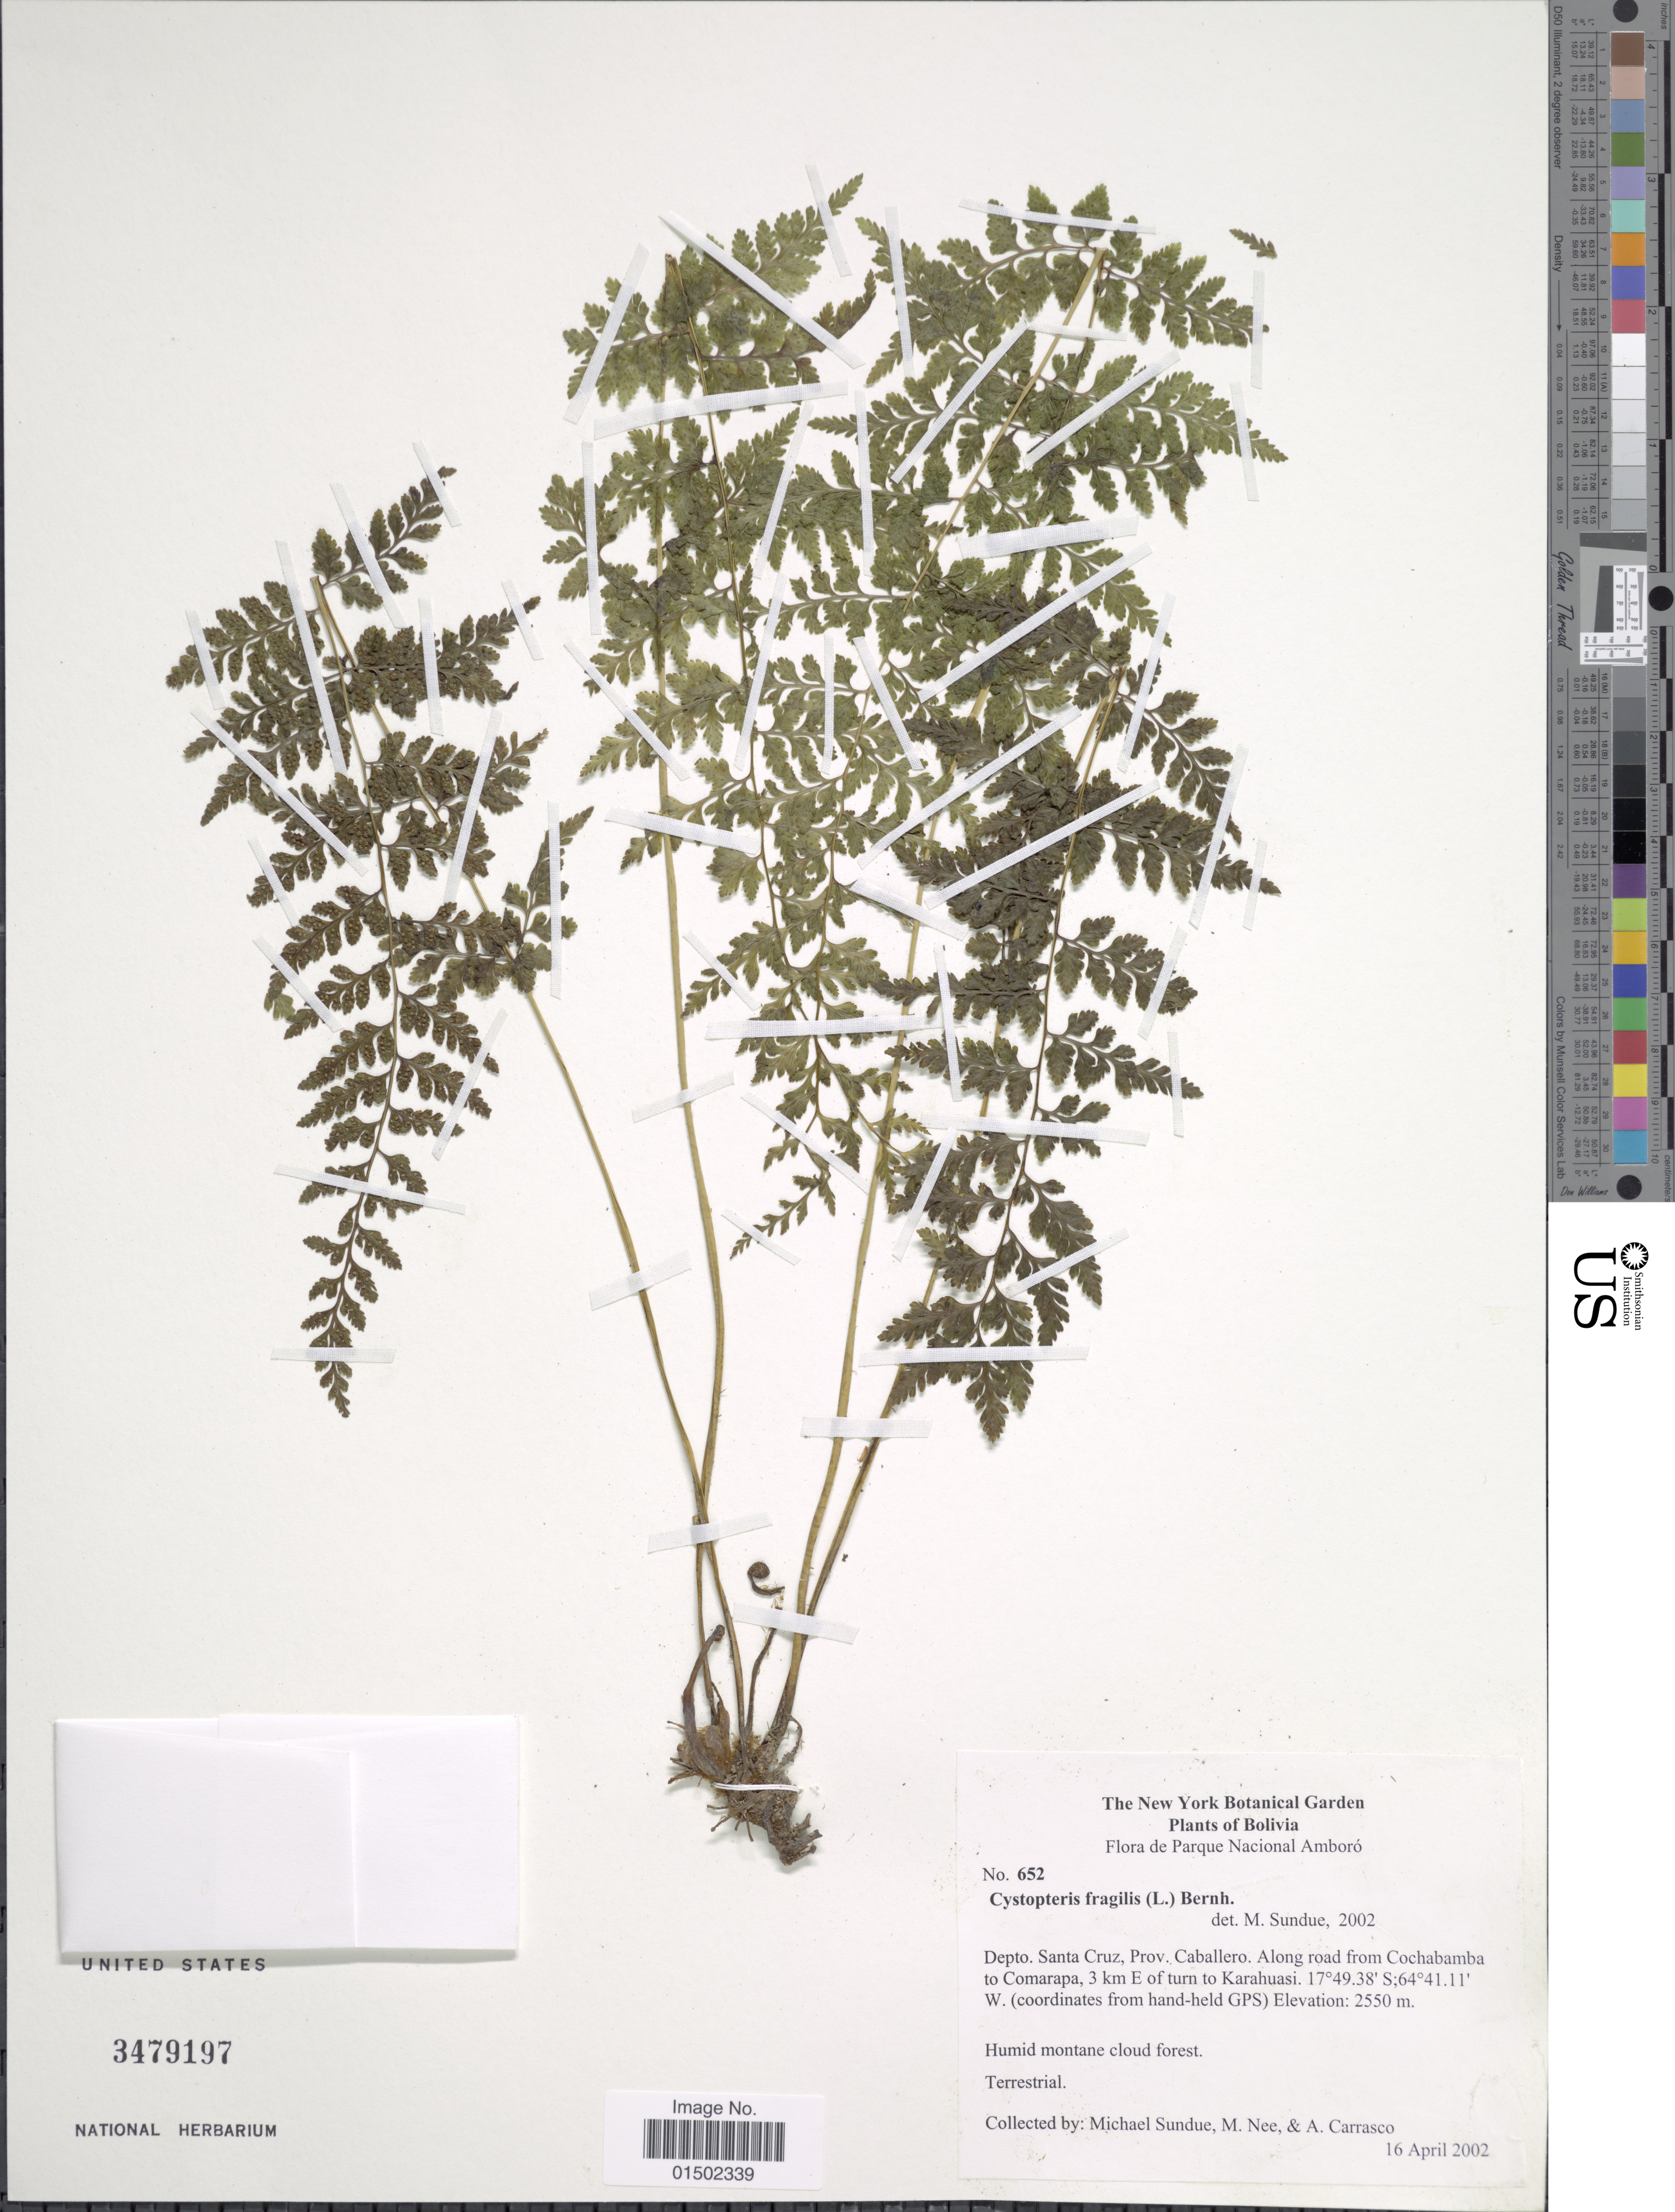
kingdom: Plantae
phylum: Tracheophyta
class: Polypodiopsida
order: Polypodiales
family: Cystopteridaceae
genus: Cystopteris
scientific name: Cystopteris fragilis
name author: (L.) Bernh.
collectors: M. Sundue, M. Nee & A. Carrasco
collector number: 652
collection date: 2002-04-16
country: Bolivia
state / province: Santa Cruz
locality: Parque Nacional Amboro. Caballero. Along road from Cochabamba to Comarapa, 3 km E of turn to Karahuasi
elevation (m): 2550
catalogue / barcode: US 3479197